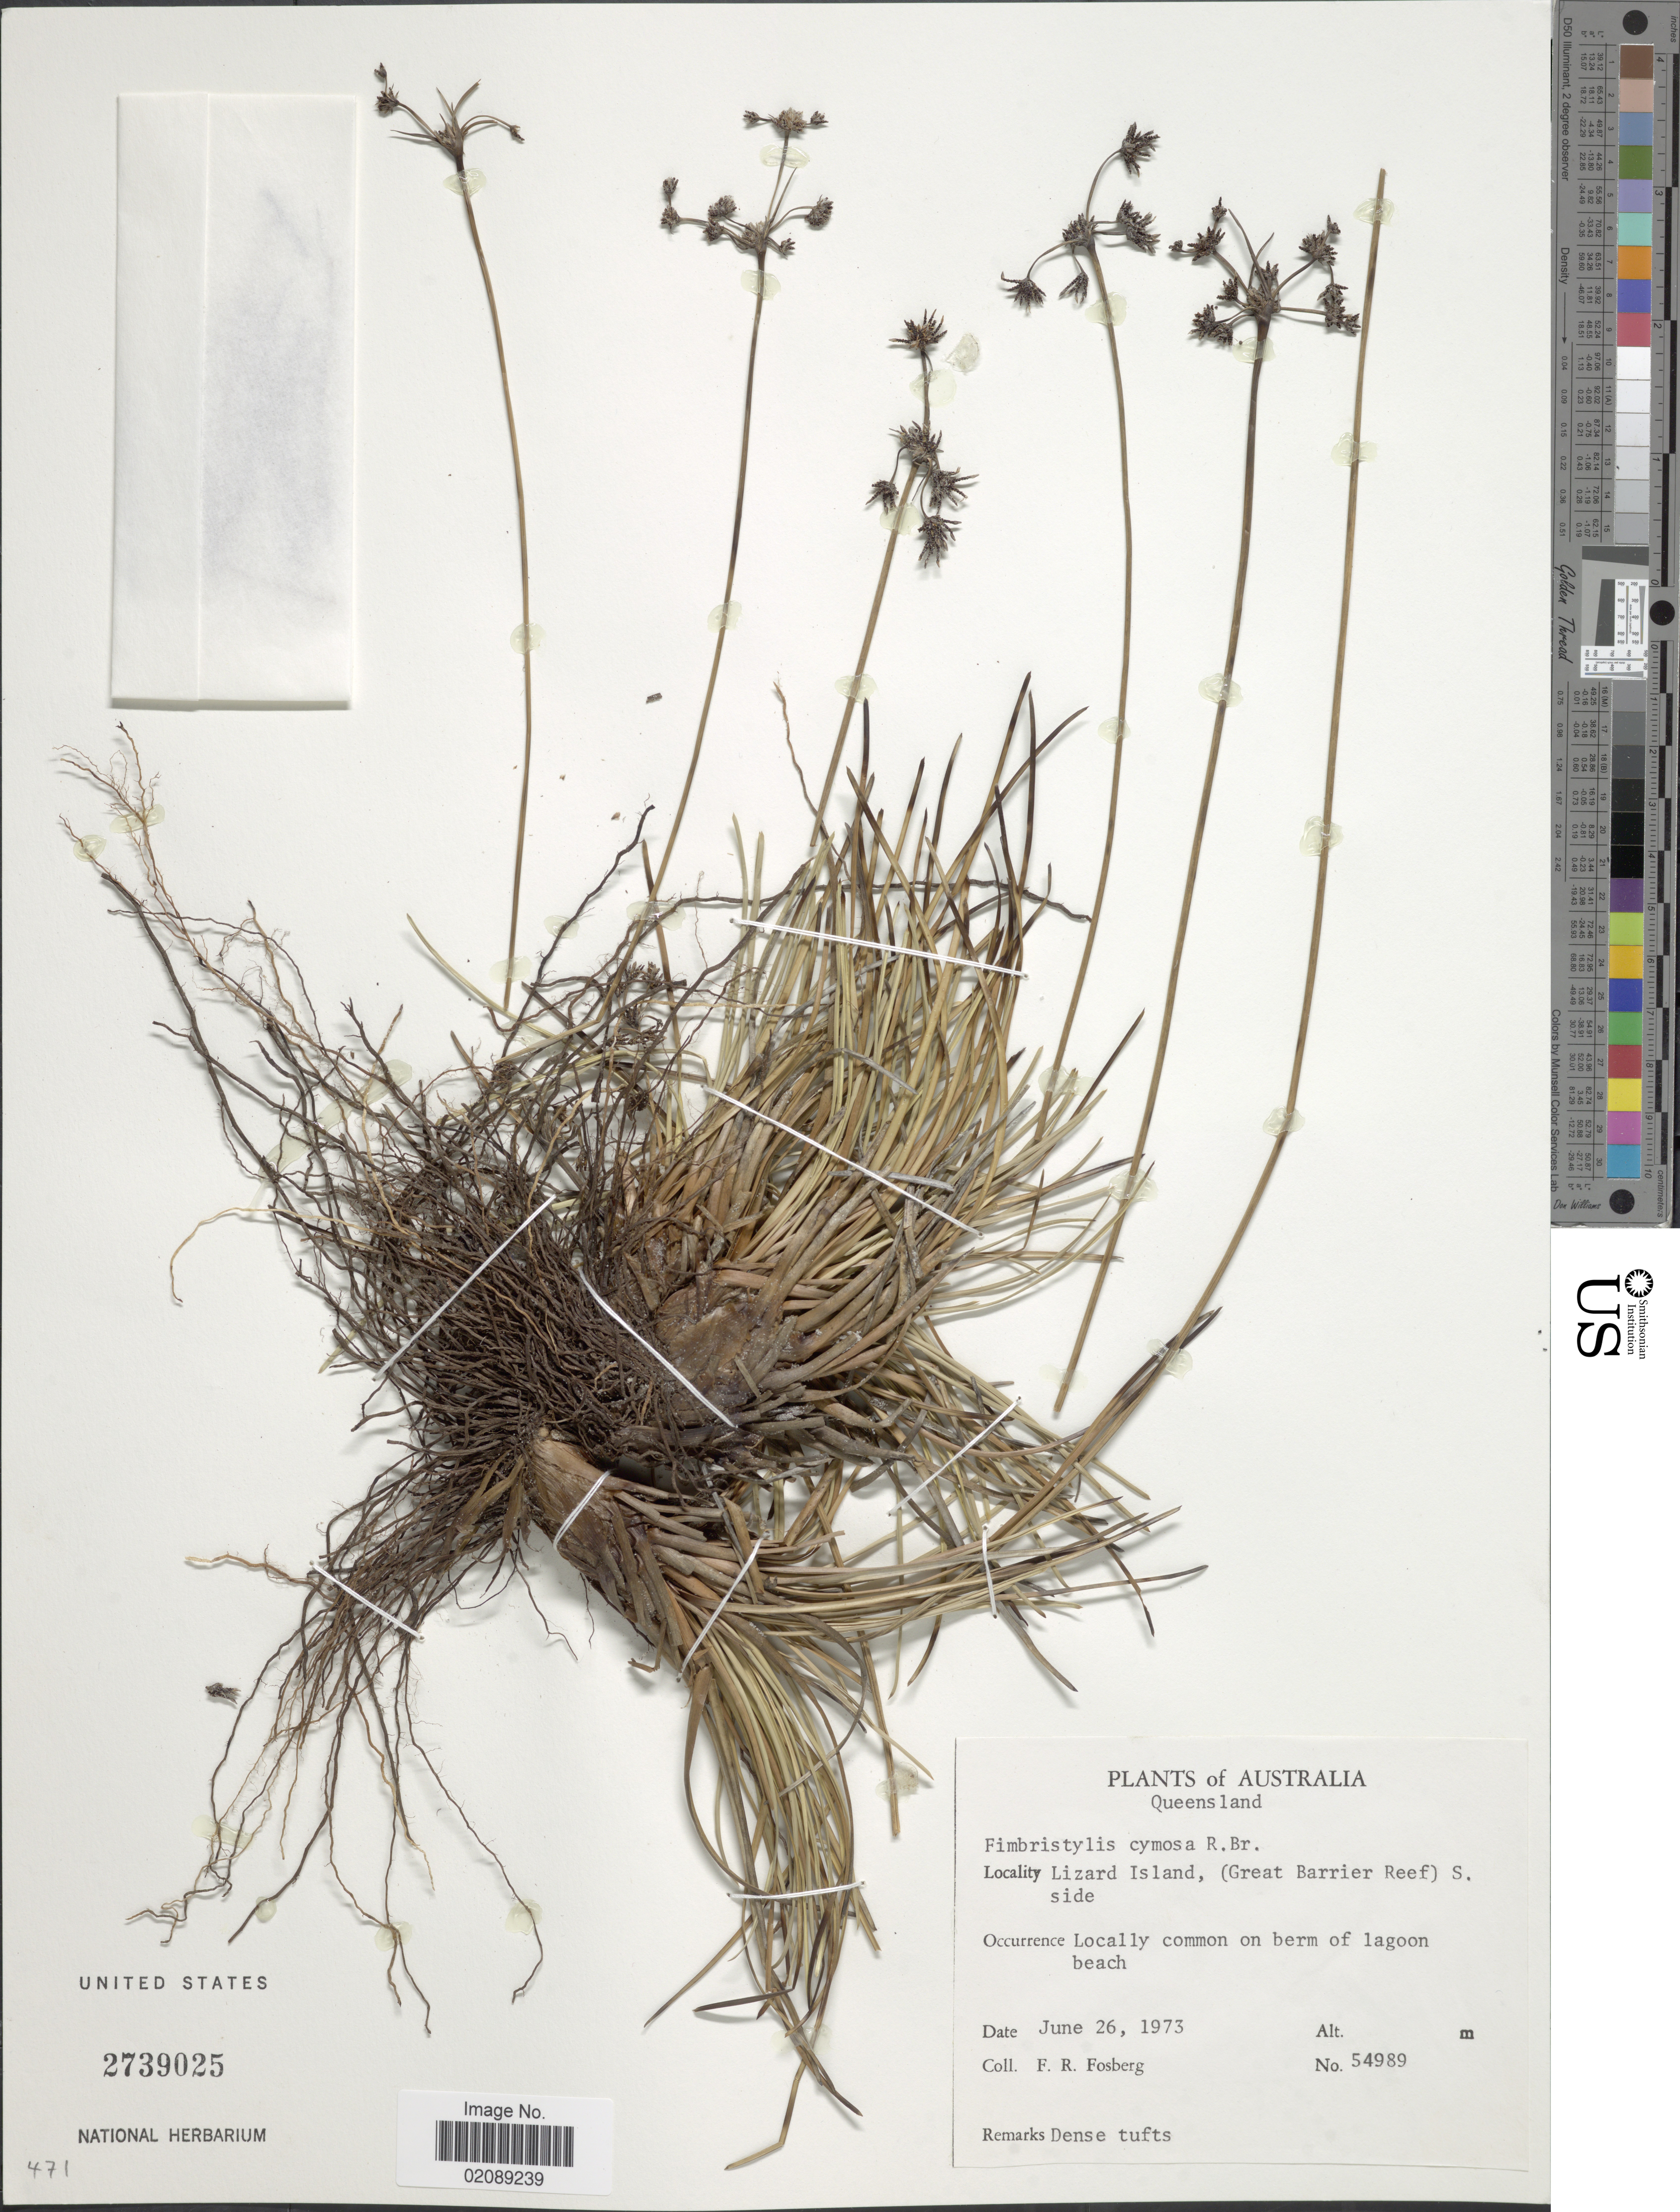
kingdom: Plantae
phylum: Tracheophyta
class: Liliopsida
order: Poales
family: Cyperaceae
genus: Fimbristylis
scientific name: Fimbristylis cymosa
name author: R. Br.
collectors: F. R. Fosberg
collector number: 54989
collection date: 1973-06-26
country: Australia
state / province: Queensland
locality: Lizard Island, (Great Barrier Reef) S. side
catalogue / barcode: US 2739025